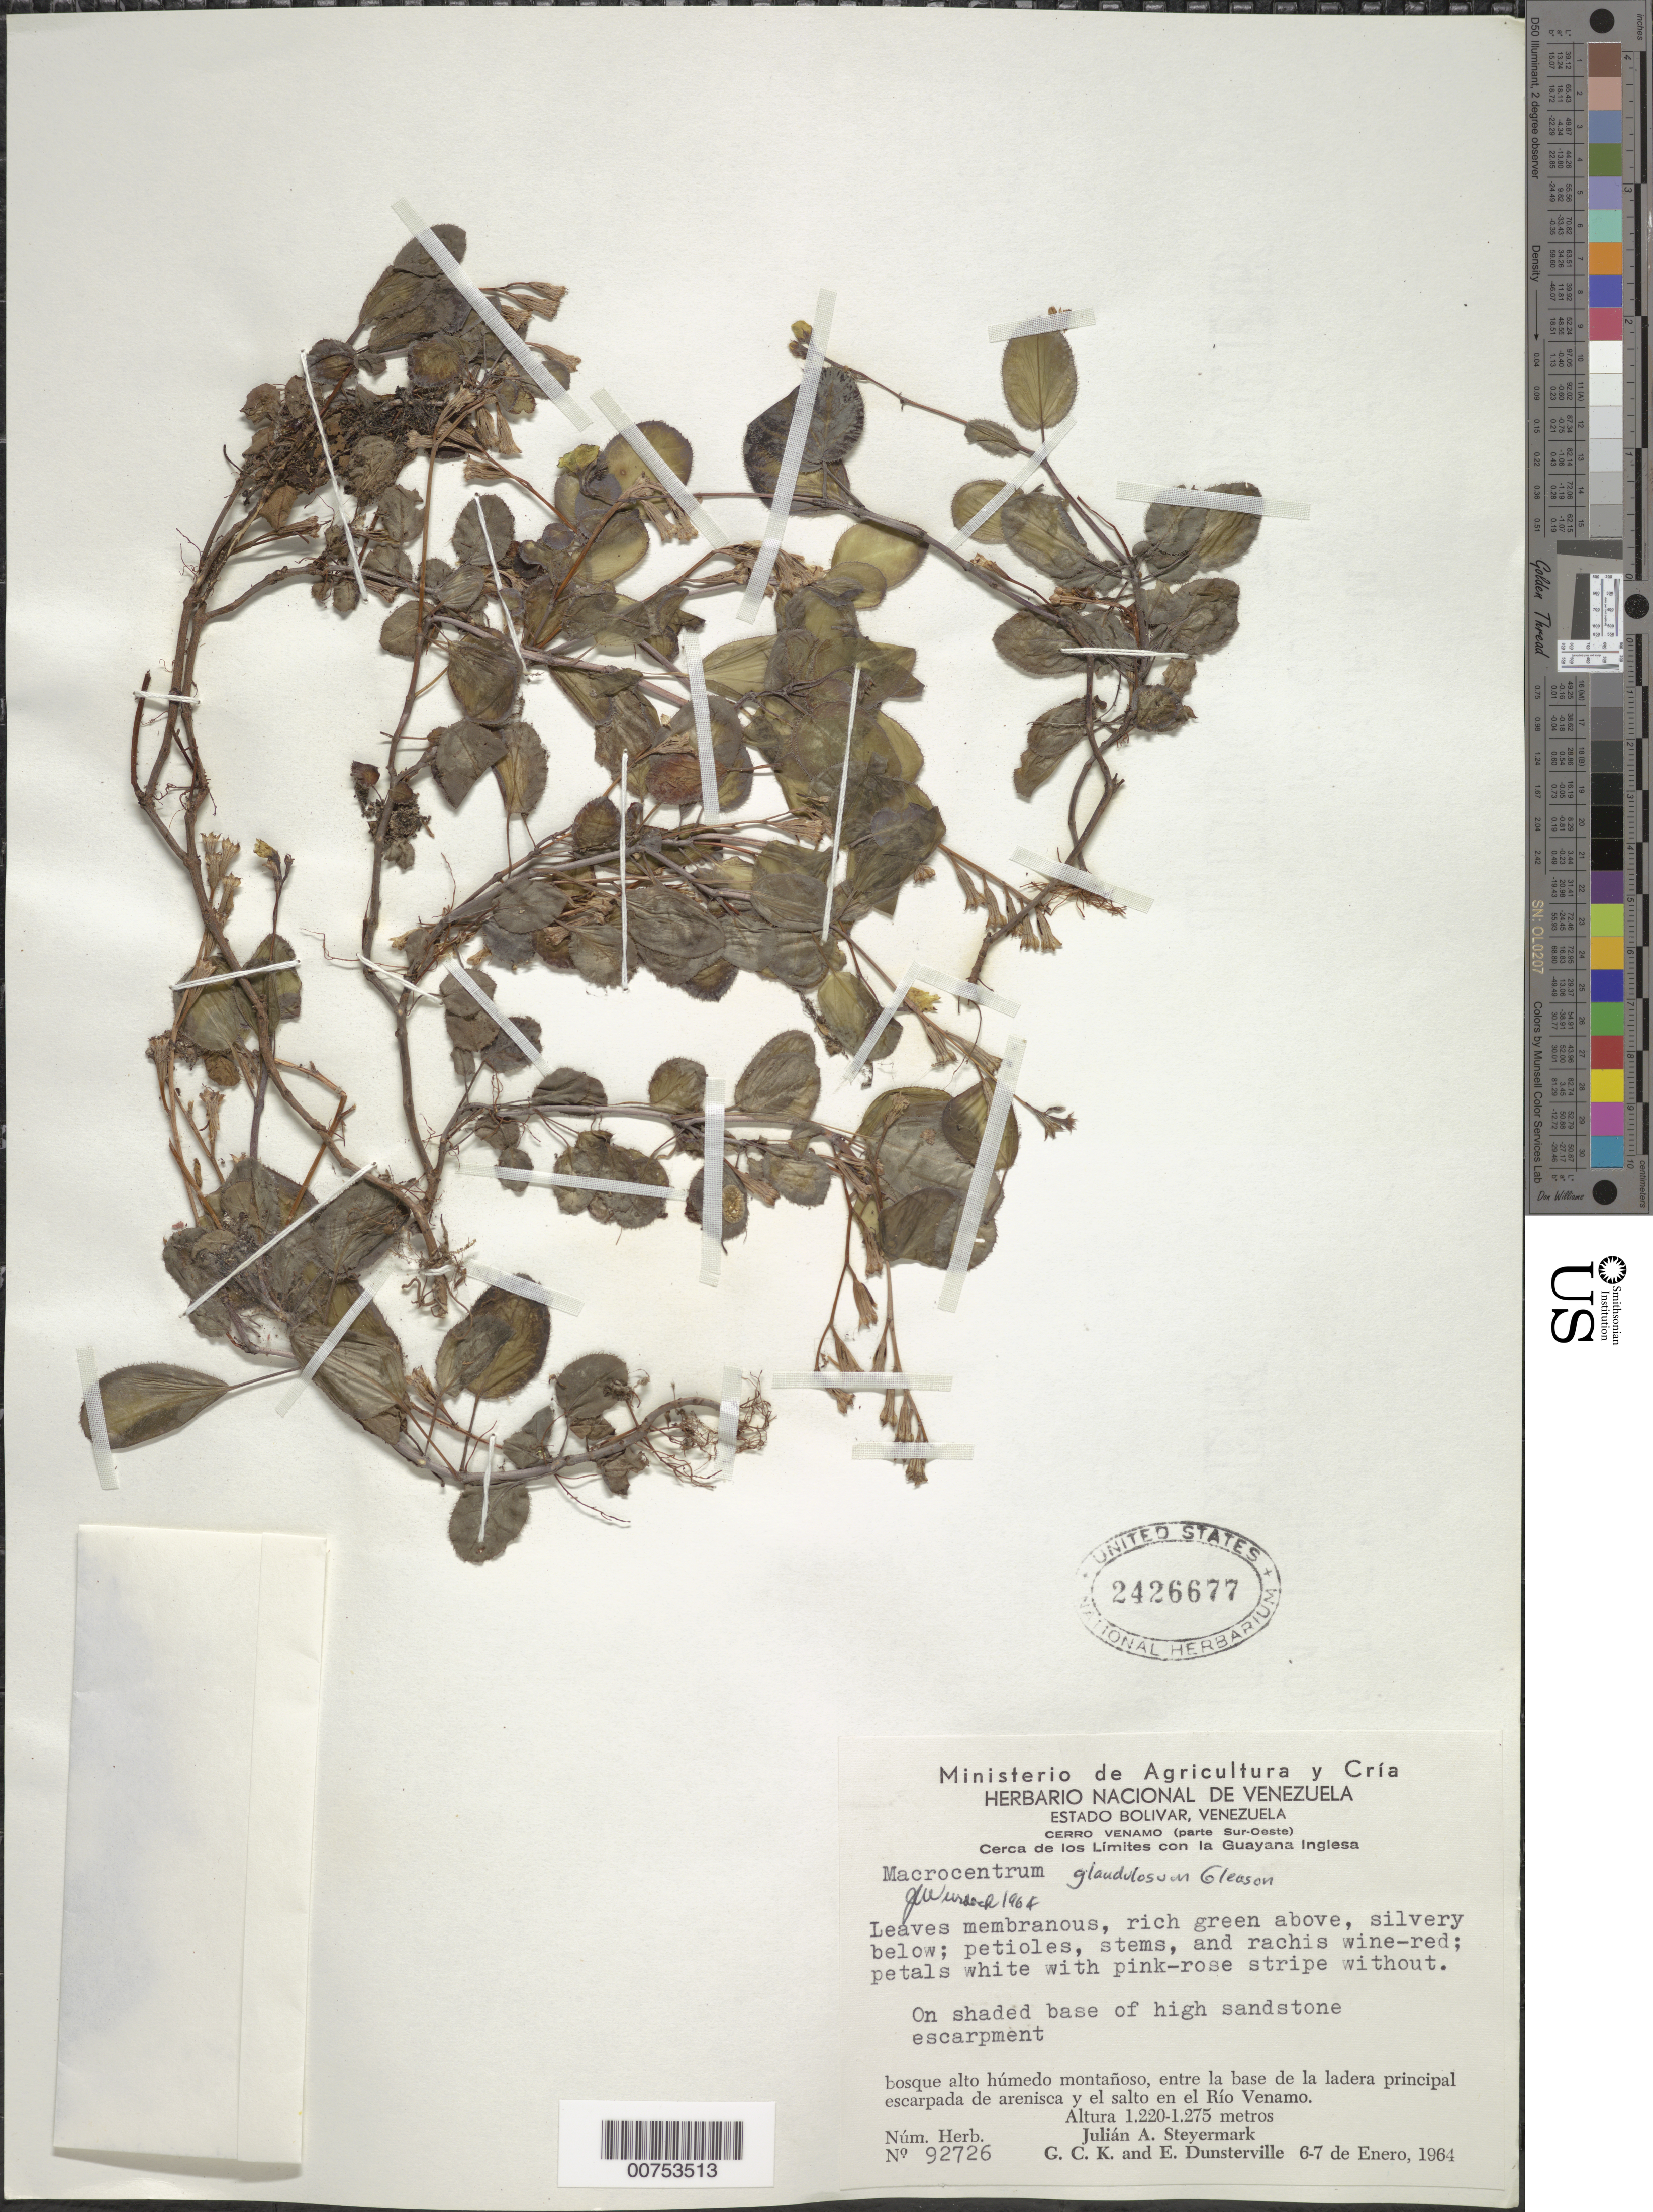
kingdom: Plantae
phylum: Tracheophyta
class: Magnoliopsida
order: Myrtales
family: Melastomataceae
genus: Salpinga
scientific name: Salpinga glandulosa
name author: (Gleason) Wurdack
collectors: J. Steyermark, G. C. K. Dunsterville & E. Dunsterville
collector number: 92726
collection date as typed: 6-Jan-64 to 7-Jan-64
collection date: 1964-01-06/1964-01-07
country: Venezuela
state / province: Bolívar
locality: Cerro Venamo, Río Venamo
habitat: Shaded base of high sandstone escarpment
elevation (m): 1220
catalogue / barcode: US 2426677